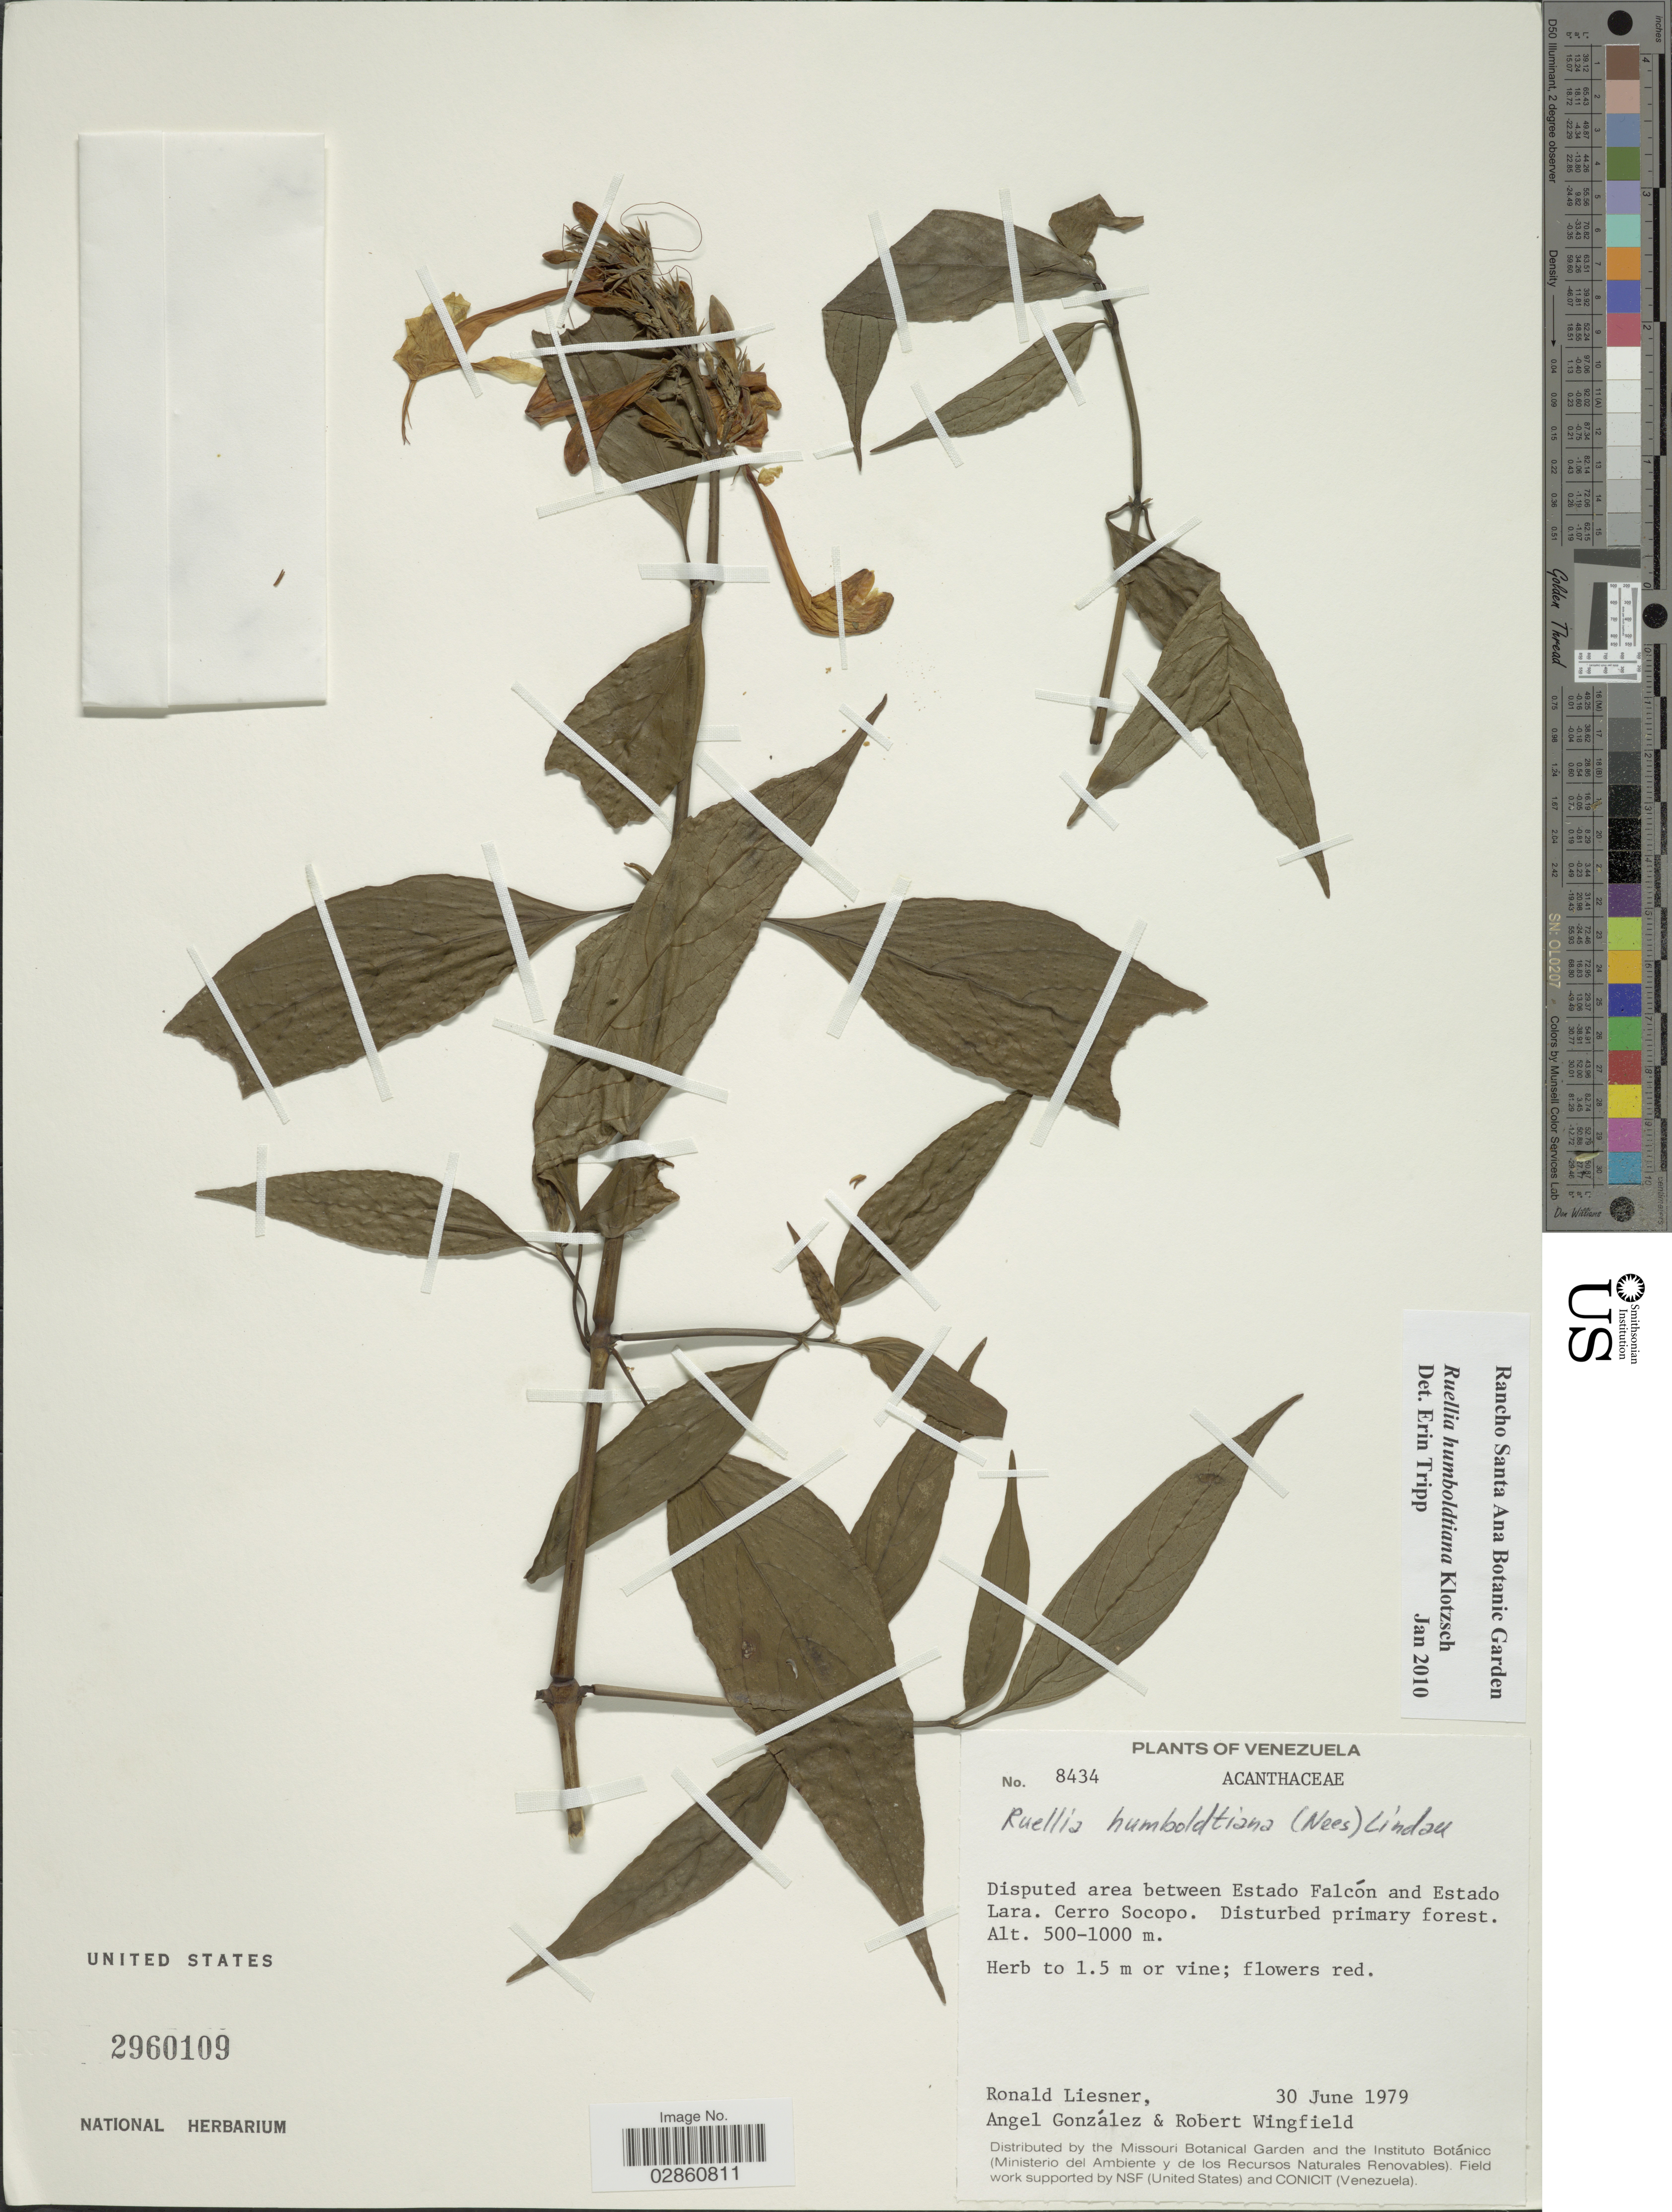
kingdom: Plantae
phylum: Tracheophyta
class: Magnoliopsida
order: Lamiales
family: Acanthaceae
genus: Ruellia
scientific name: Ruellia humboldtiana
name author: (Nees) Lindau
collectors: R. L. Liesner, A. C. González & R. C. Wingfield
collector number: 8434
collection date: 1979-06-30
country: Venezuela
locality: Disputed area between Estado Falcón and Estado Lara. Cerro Socopo.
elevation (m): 500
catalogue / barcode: US 2960109